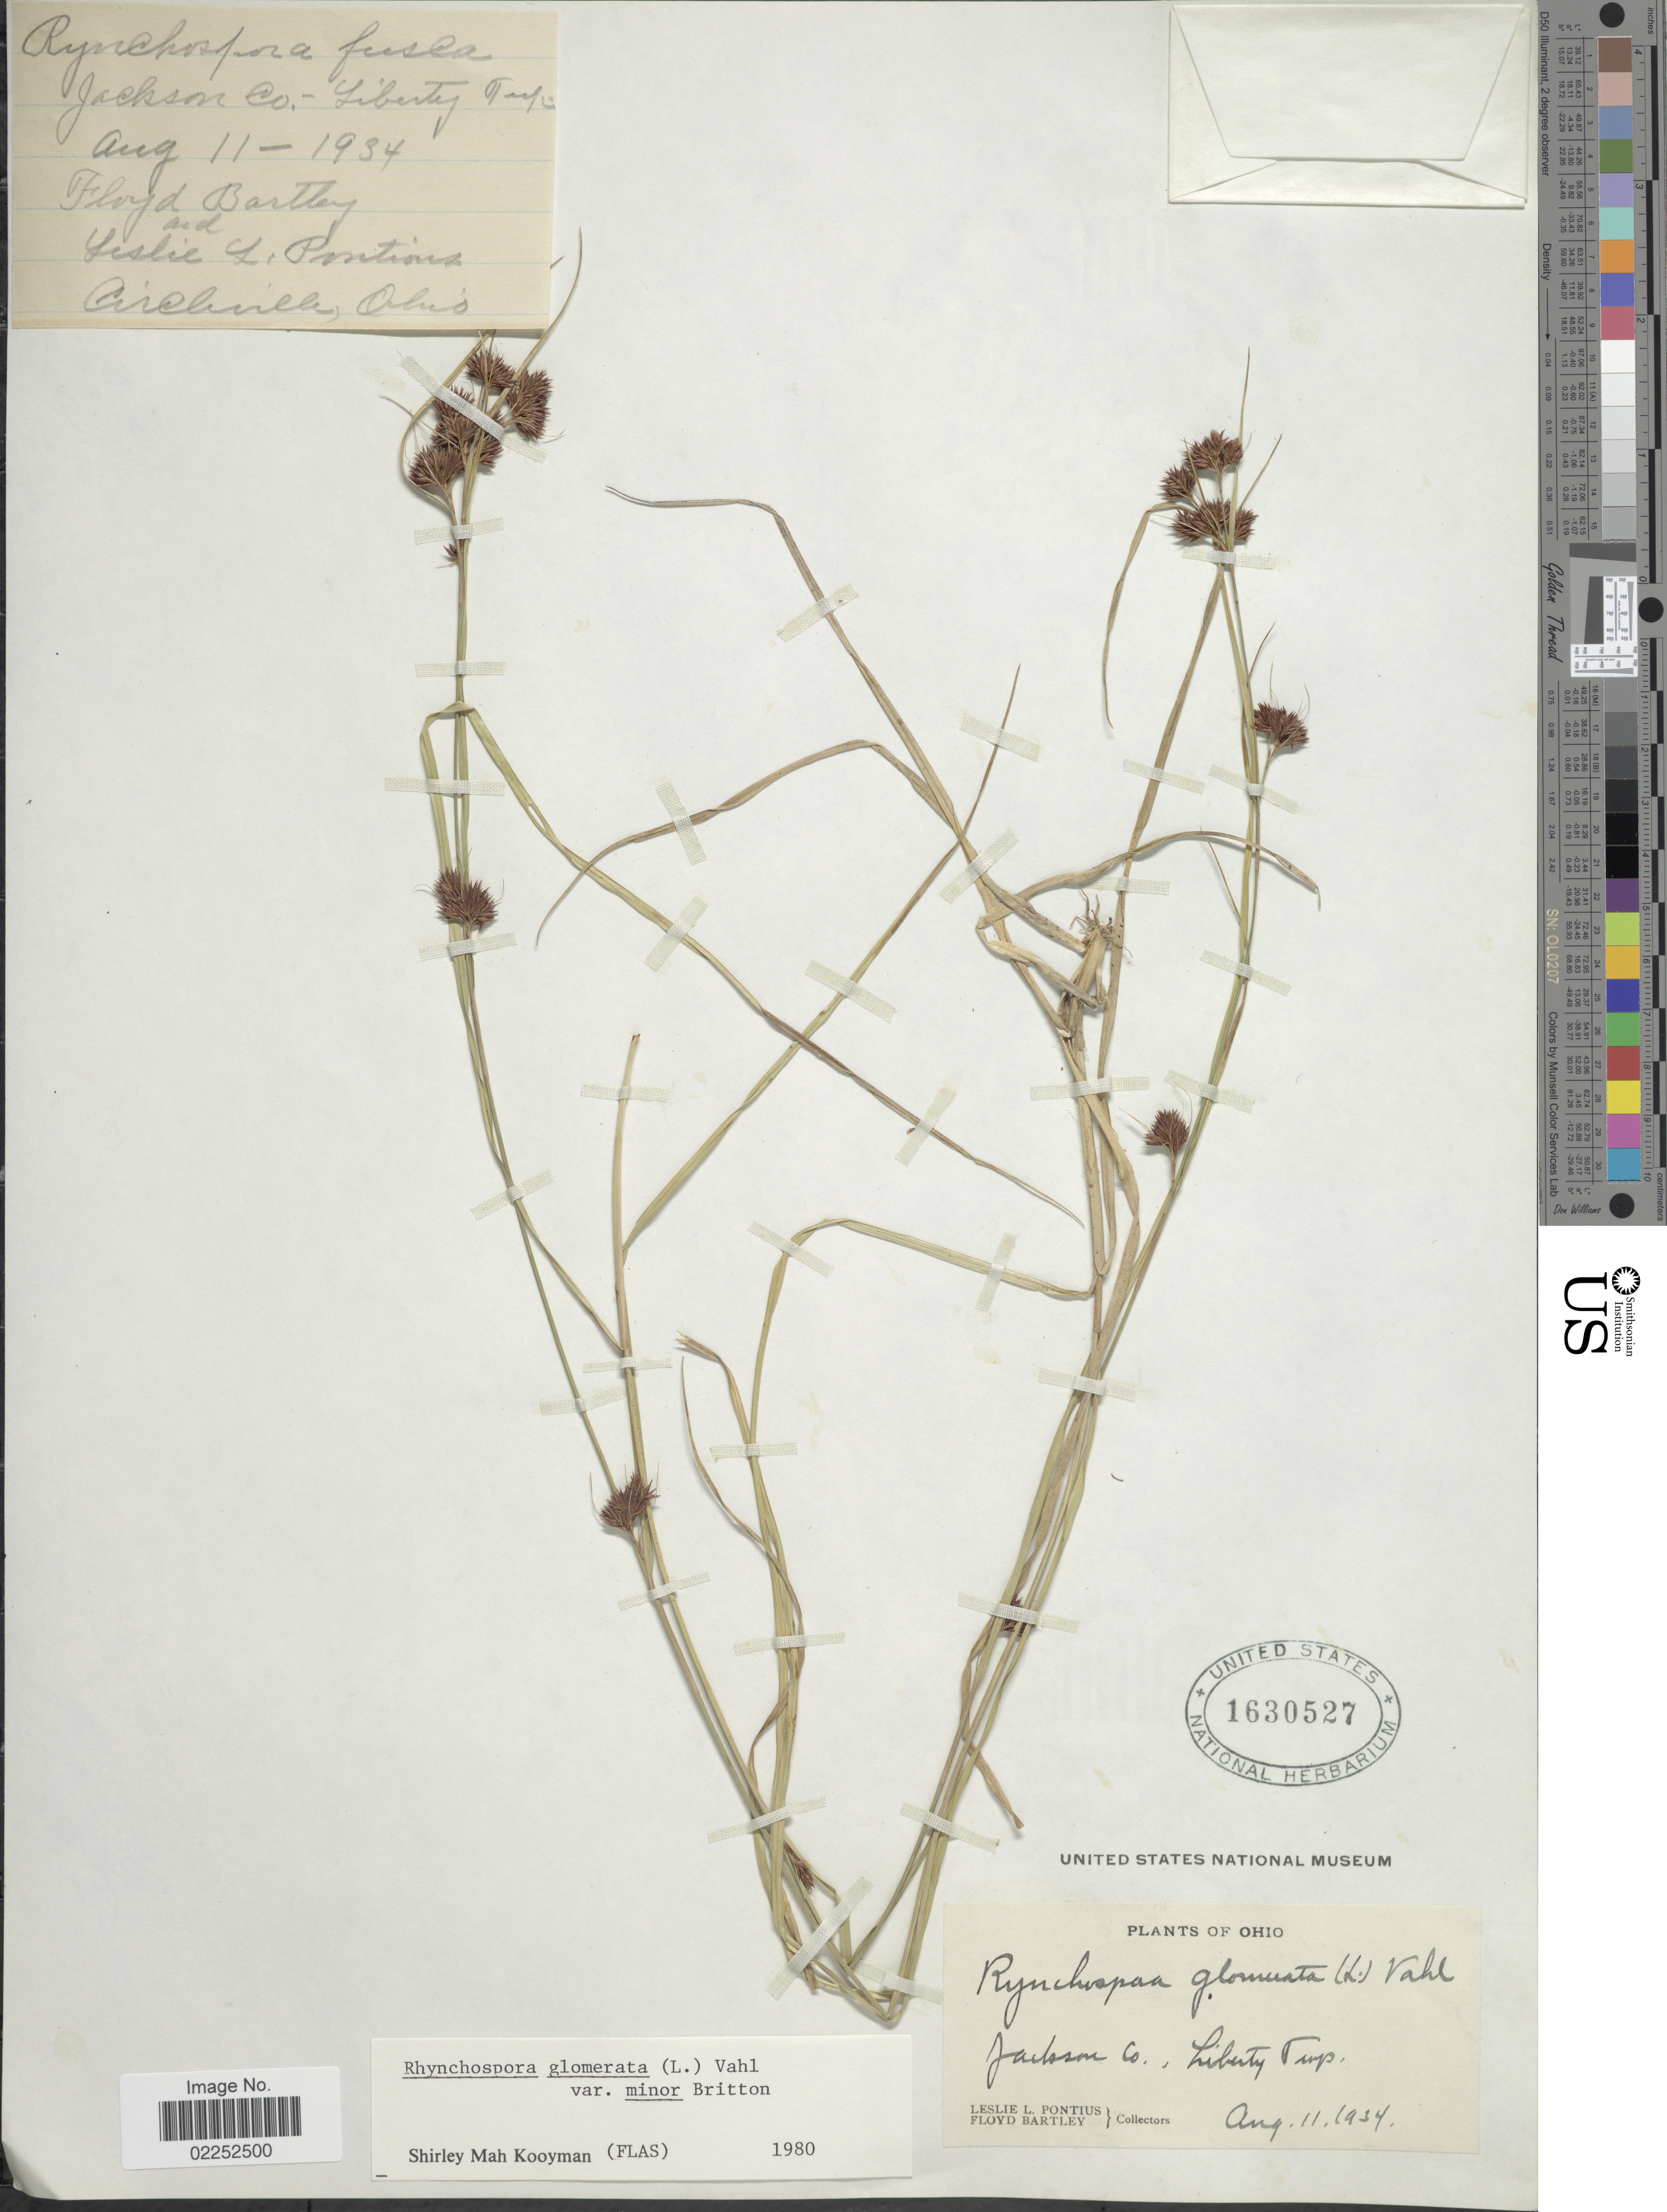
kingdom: Plantae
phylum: Tracheophyta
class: Liliopsida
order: Poales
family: Cyperaceae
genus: Rhynchospora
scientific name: Rhynchospora capitellata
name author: (Michx.) Vahl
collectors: L. Pontius & F. Bartley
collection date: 1934-08-11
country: United States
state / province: Ohio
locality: Jackson Co., Liberty Twp.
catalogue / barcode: US 1630527